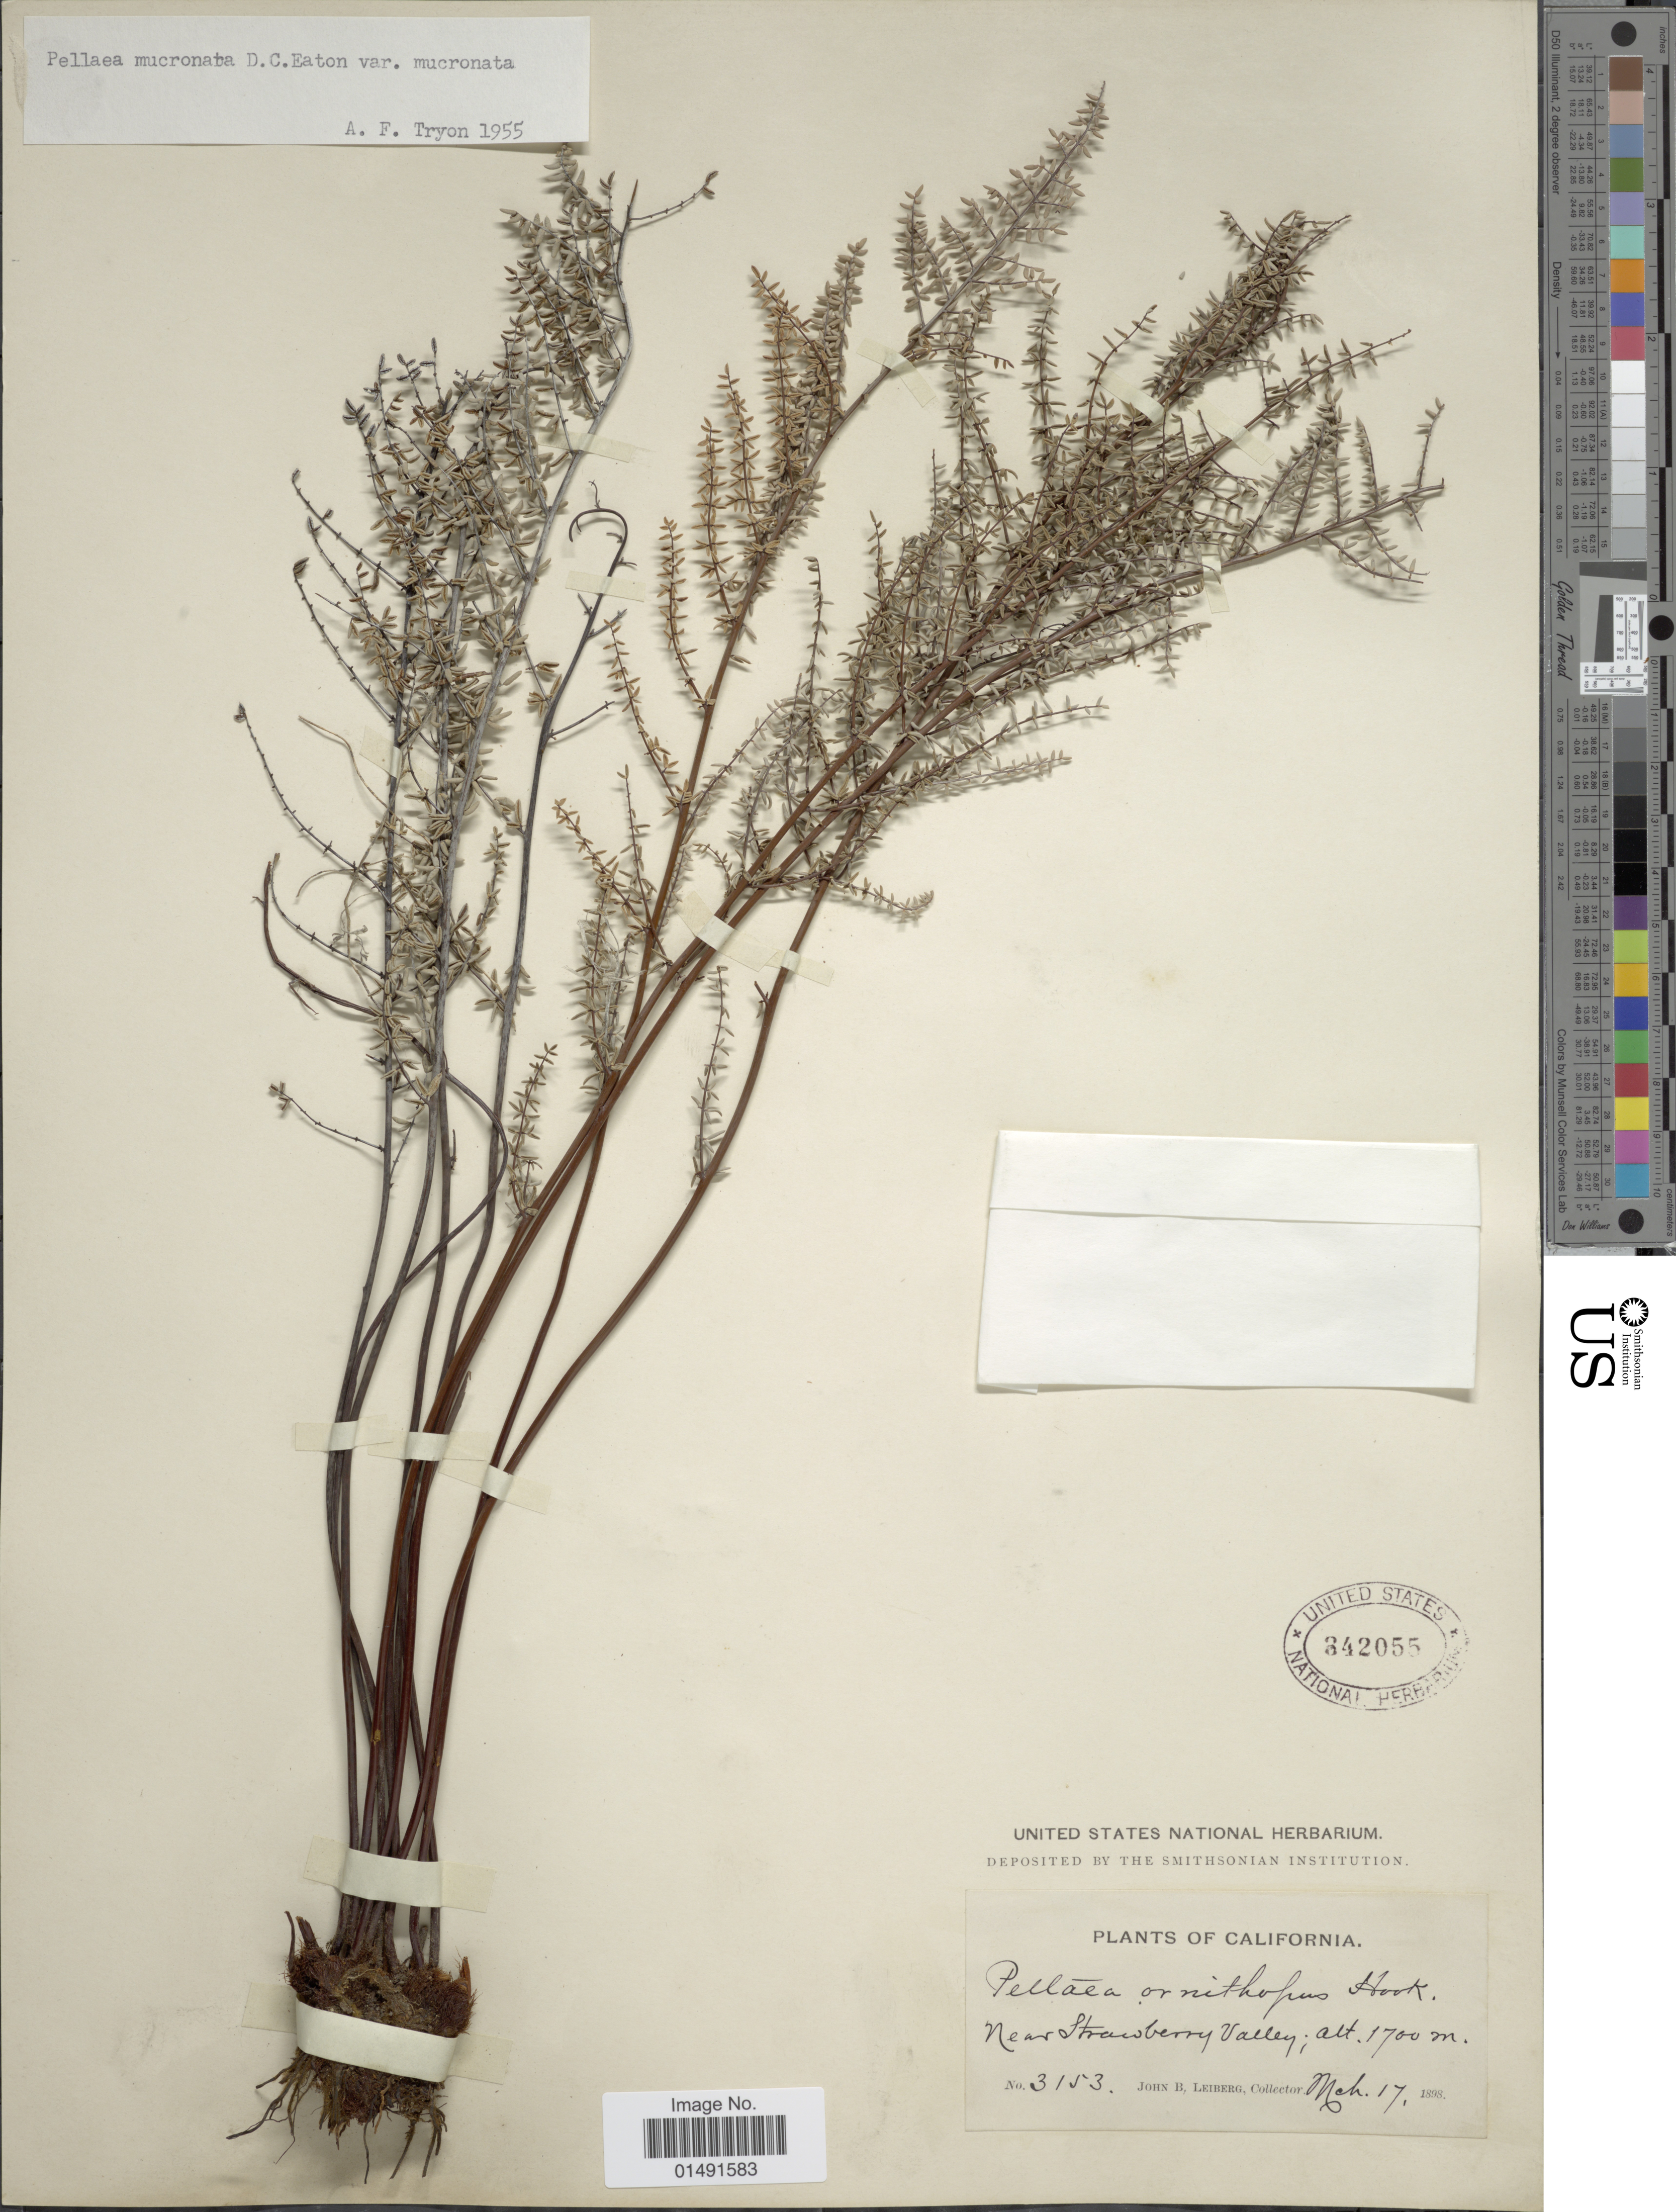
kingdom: Plantae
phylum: Tracheophyta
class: Polypodiopsida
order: Polypodiales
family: Pteridaceae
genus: Pellaea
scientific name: Pellaea mucronata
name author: (D.C. Eaton) D.C. Eaton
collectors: J. B. Leiberg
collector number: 3153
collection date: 1898-03-17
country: United States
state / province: California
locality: Near Strawberry Valley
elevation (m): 1700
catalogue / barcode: US 342055